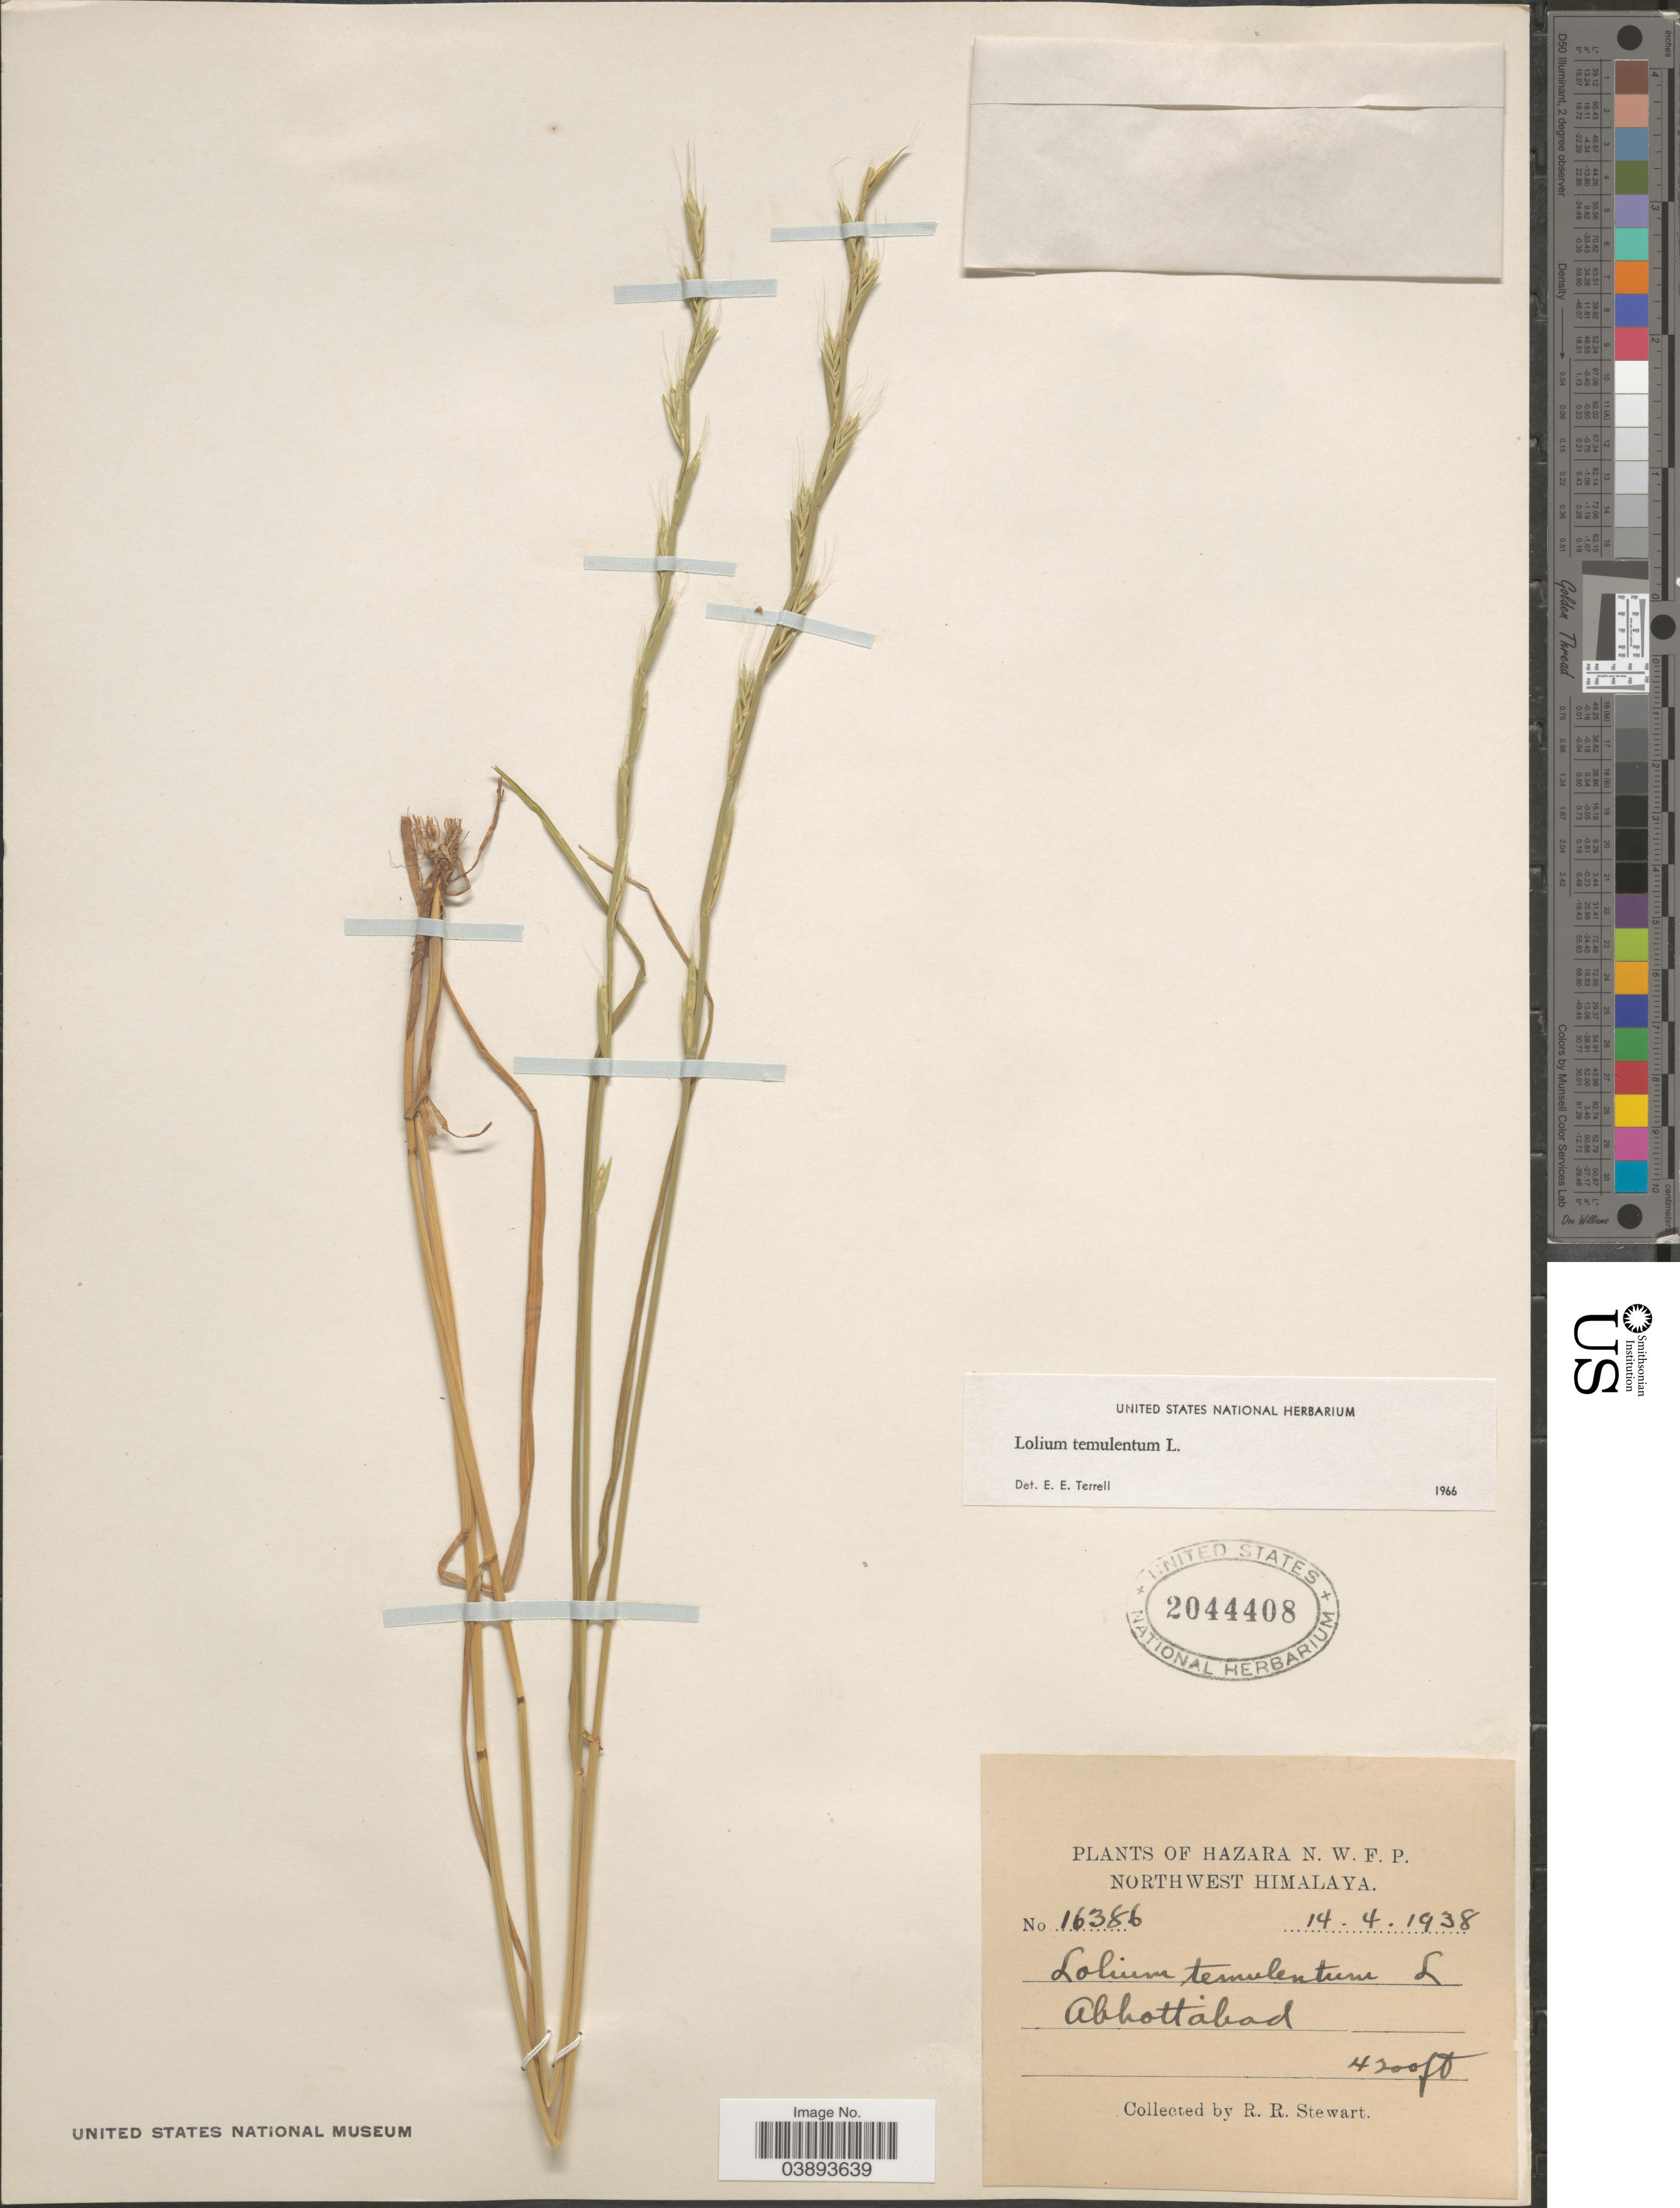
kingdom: Plantae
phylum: Tracheophyta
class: Liliopsida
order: Poales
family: Poaceae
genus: Lolium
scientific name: Lolium temulentum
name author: L.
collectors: R. Stewart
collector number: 16386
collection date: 1938-04-14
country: Pakistan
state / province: Khyber Pakhtunkhwa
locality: Hazara N.W.F.P. Northwest Himalaya. Abbottabad.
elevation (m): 1280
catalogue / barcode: US 2044408